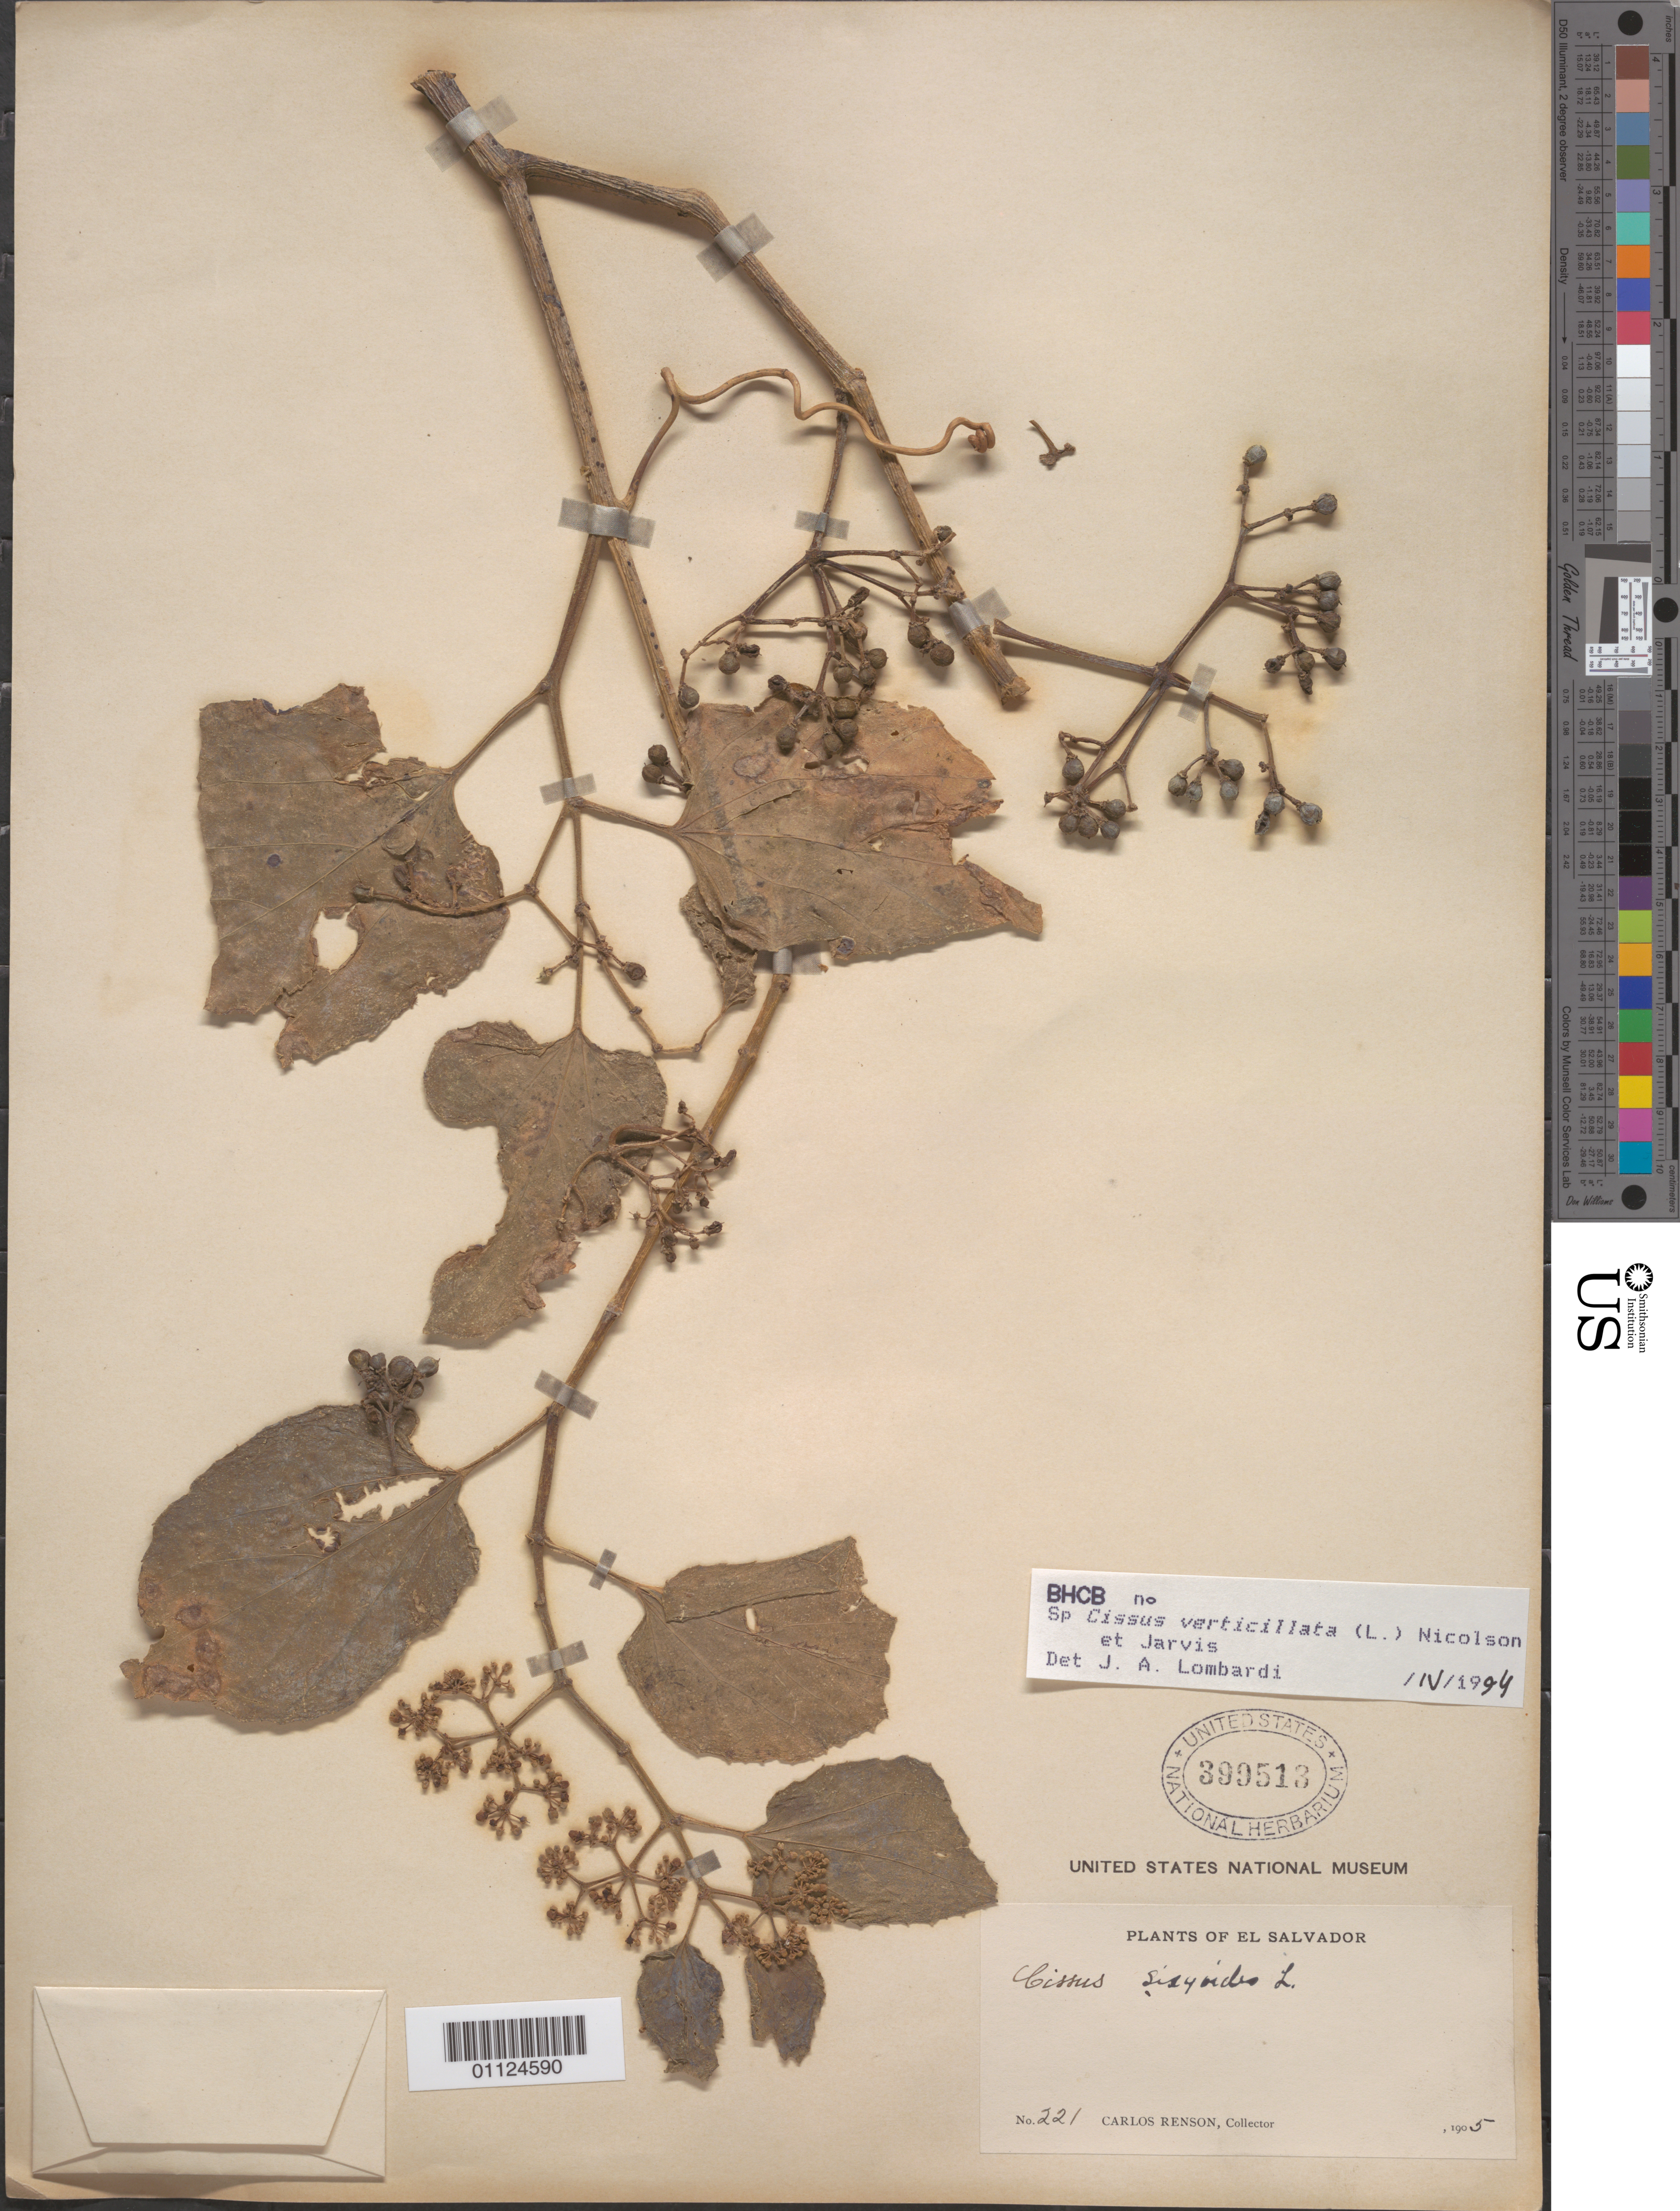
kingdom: Plantae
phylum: Tracheophyta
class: Magnoliopsida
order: Vitales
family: Vitaceae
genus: Cissus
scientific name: Cissus verticillata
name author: (L.) Nicolson & C.E. Jarvis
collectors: C. Renson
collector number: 221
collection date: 1905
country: El Salvador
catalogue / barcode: US 399513